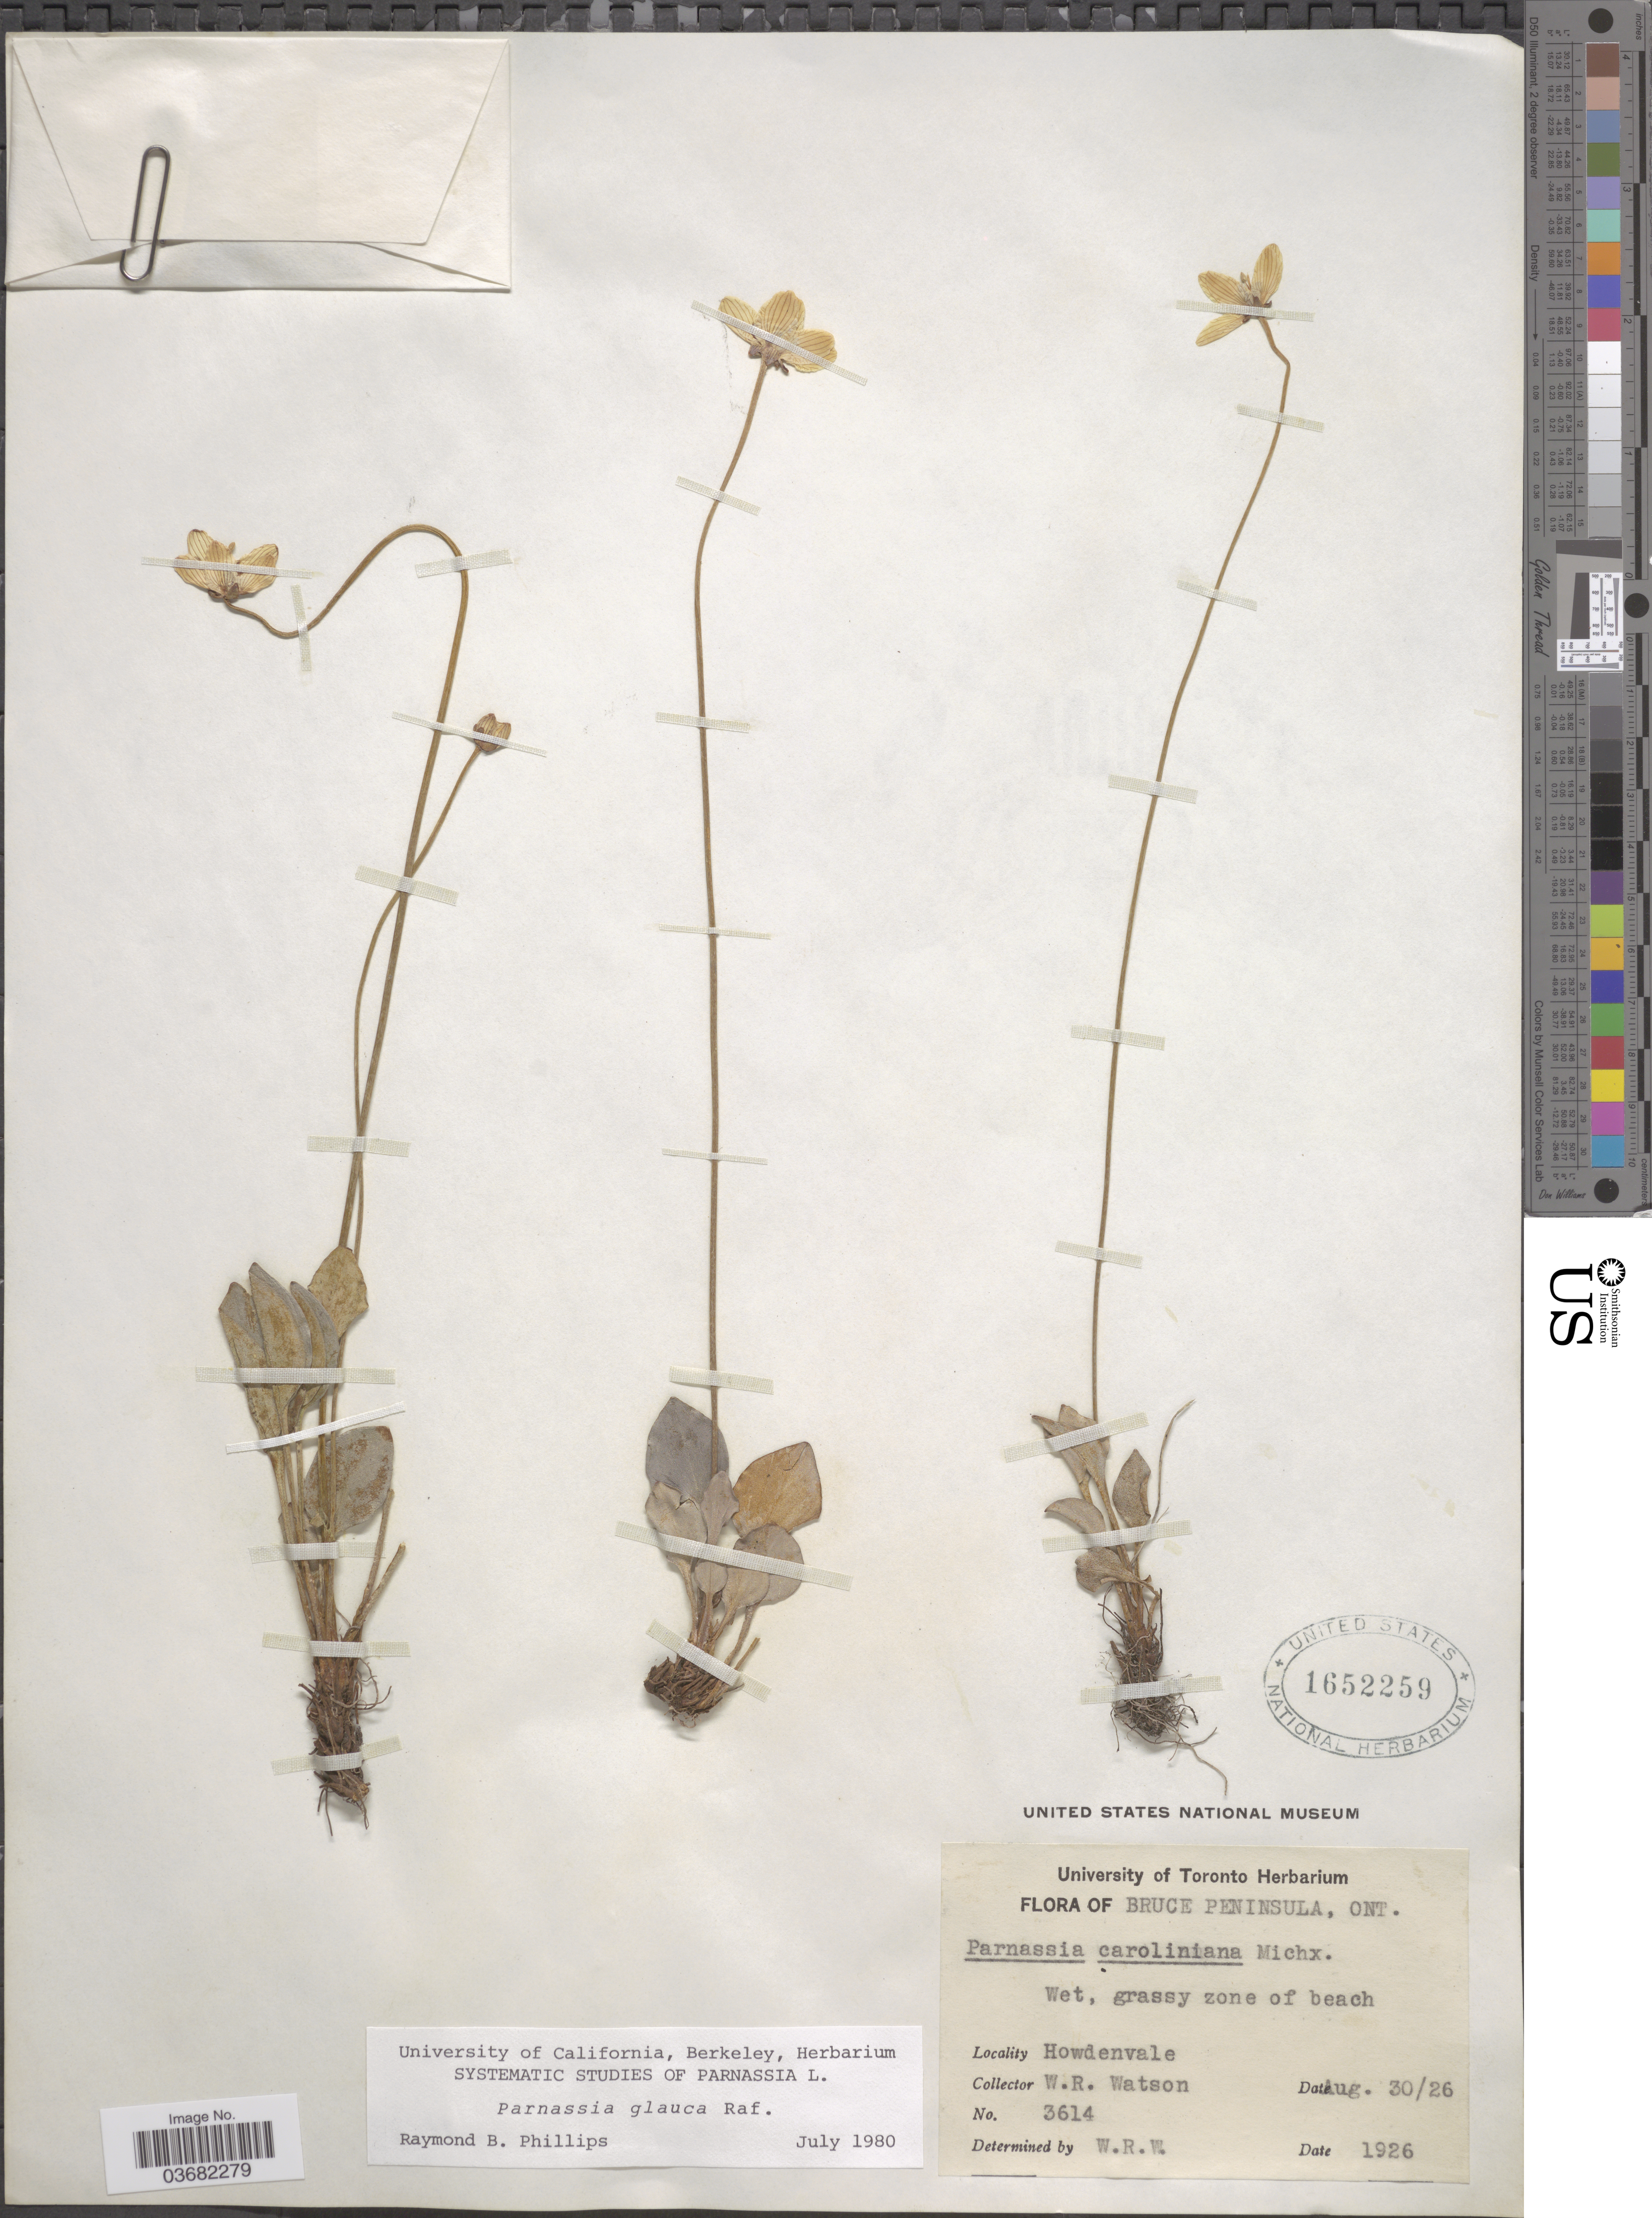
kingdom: Plantae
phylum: Tracheophyta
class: Magnoliopsida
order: Celastrales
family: Parnassiaceae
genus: Parnassia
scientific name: Parnassia glauca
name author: Raf.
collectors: W. R. Watson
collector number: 3614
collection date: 1926-08-30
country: Canada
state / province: Ontario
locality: Bruce Peninsula. Howdenvale.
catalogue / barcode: US 1652259